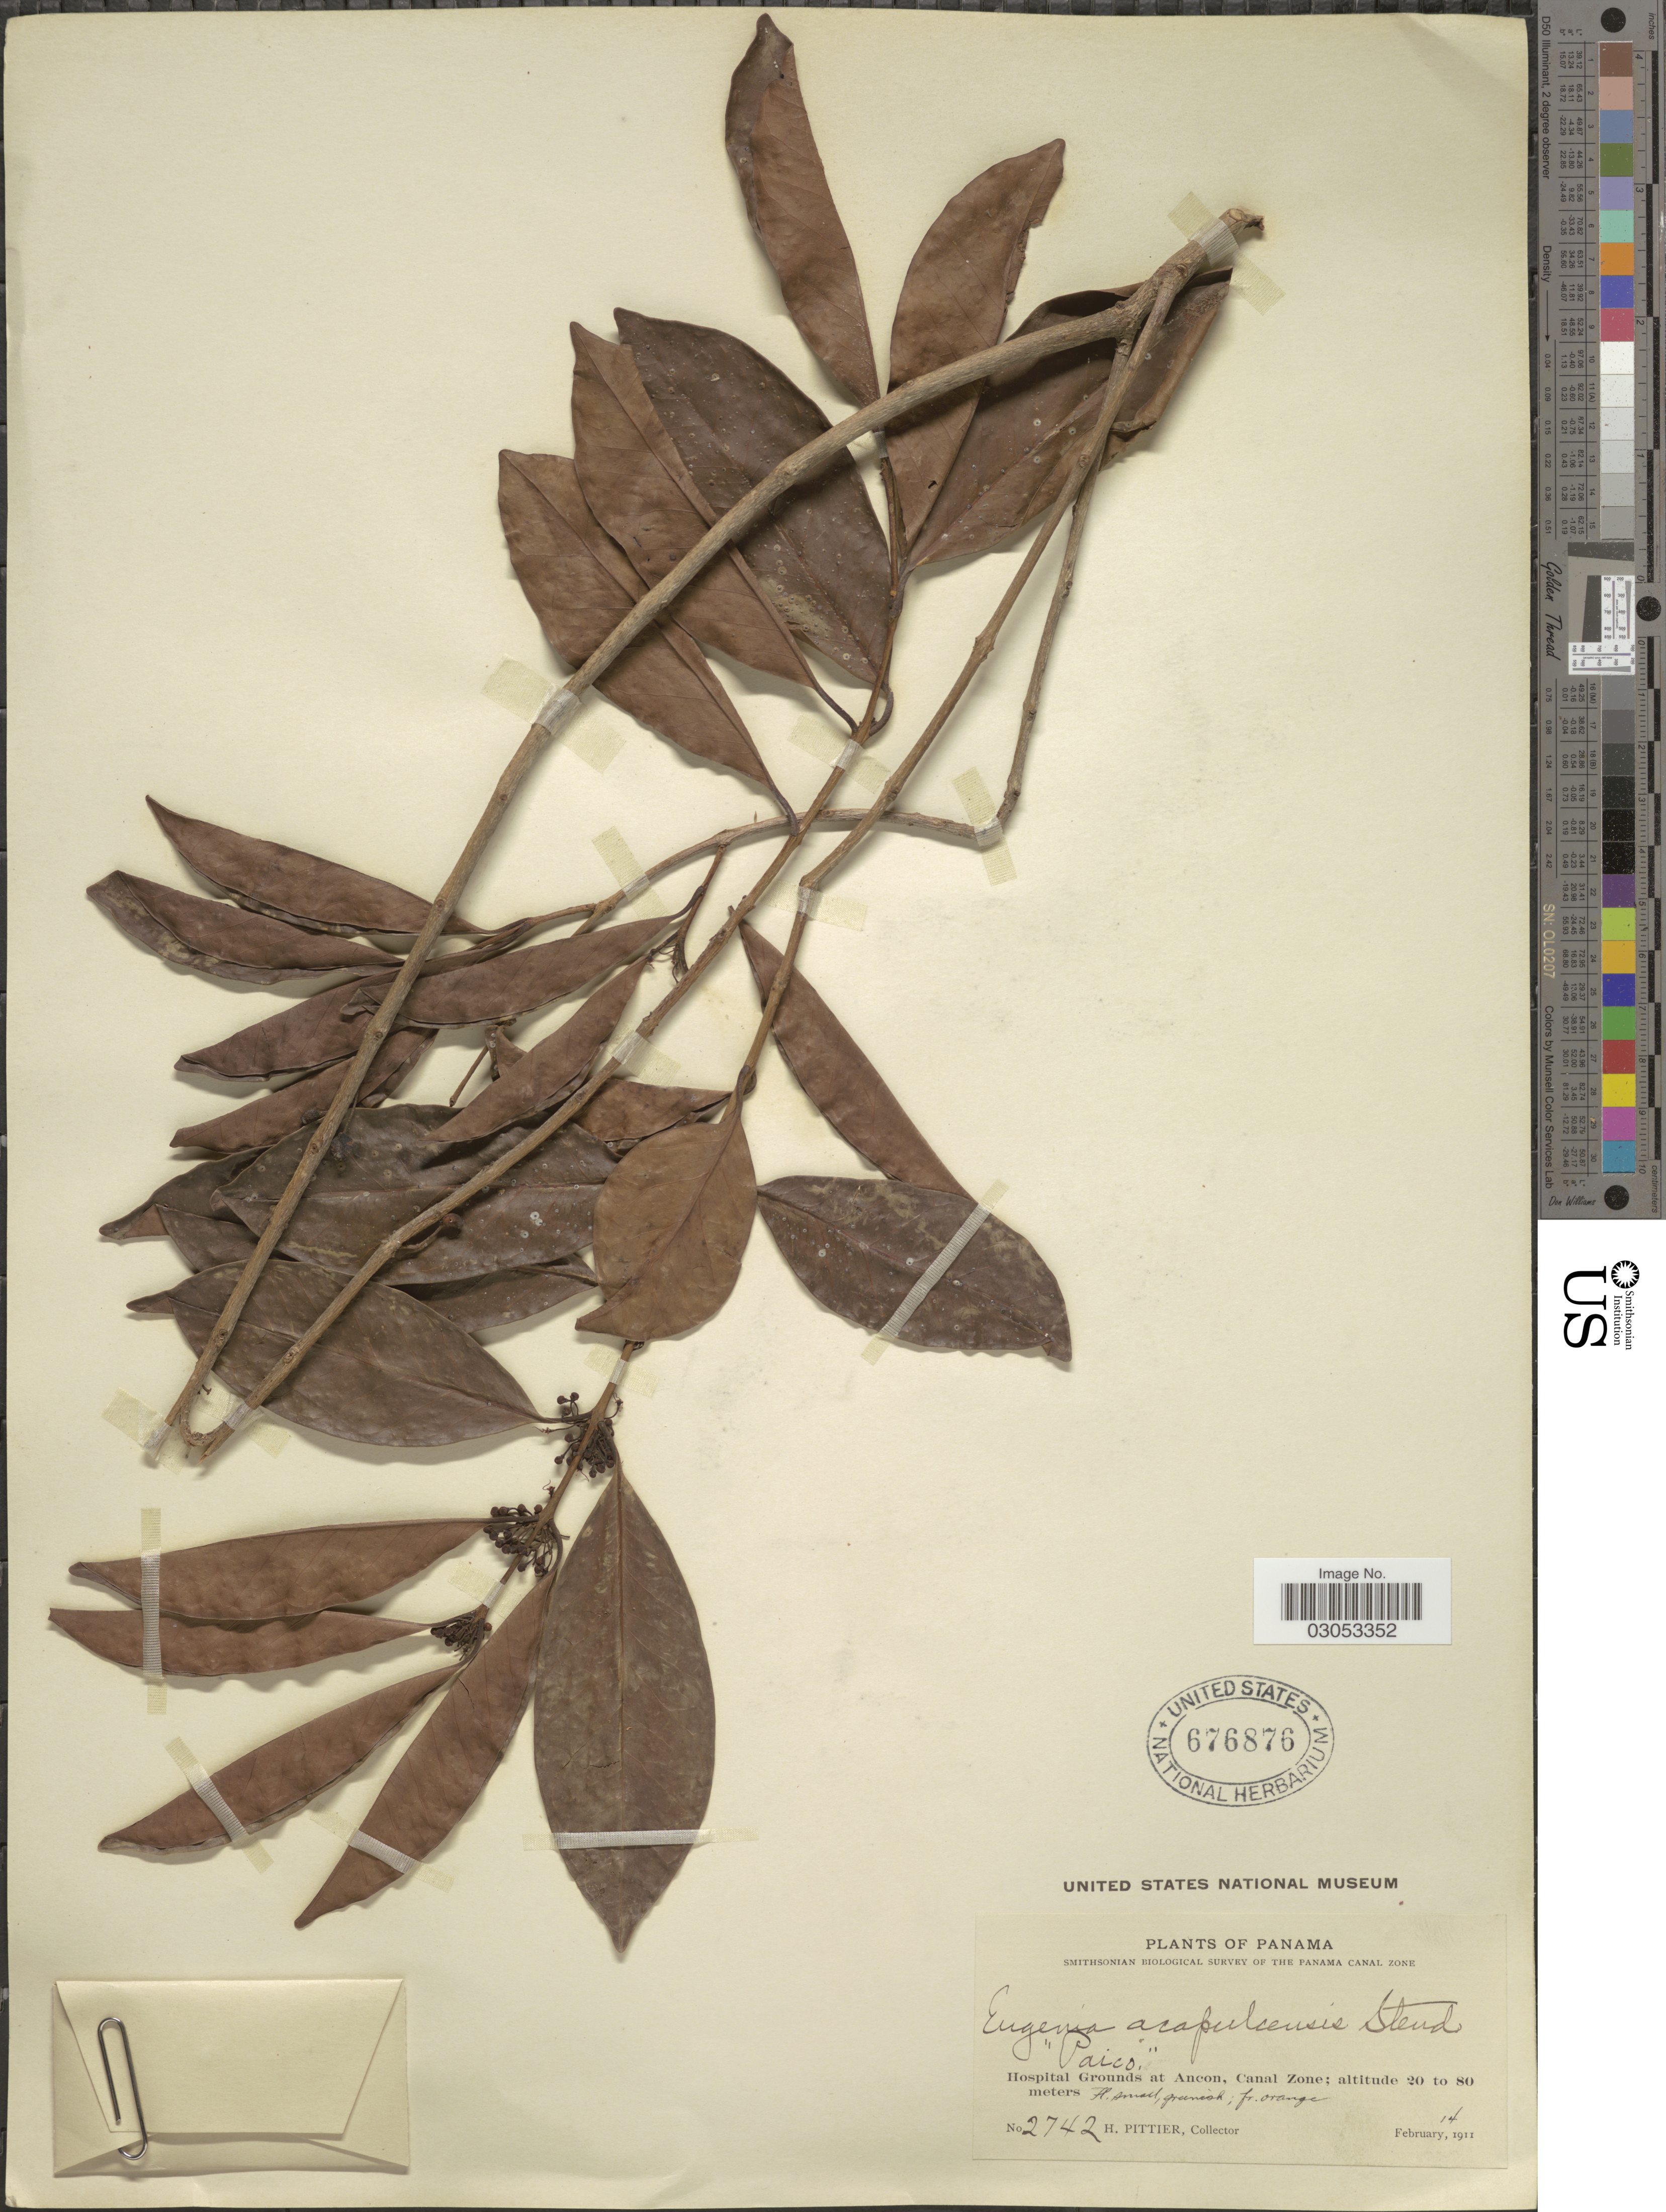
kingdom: Plantae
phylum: Tracheophyta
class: Magnoliopsida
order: Myrtales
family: Myrtaceae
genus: Eugenia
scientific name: Eugenia acapulcensis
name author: Steud.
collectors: H. F. Pittier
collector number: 2742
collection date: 1911-02-14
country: Panama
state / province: Colón / Panamá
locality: Hospital Grounds at Ancon, Canal Zone.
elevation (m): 20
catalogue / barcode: US 676876